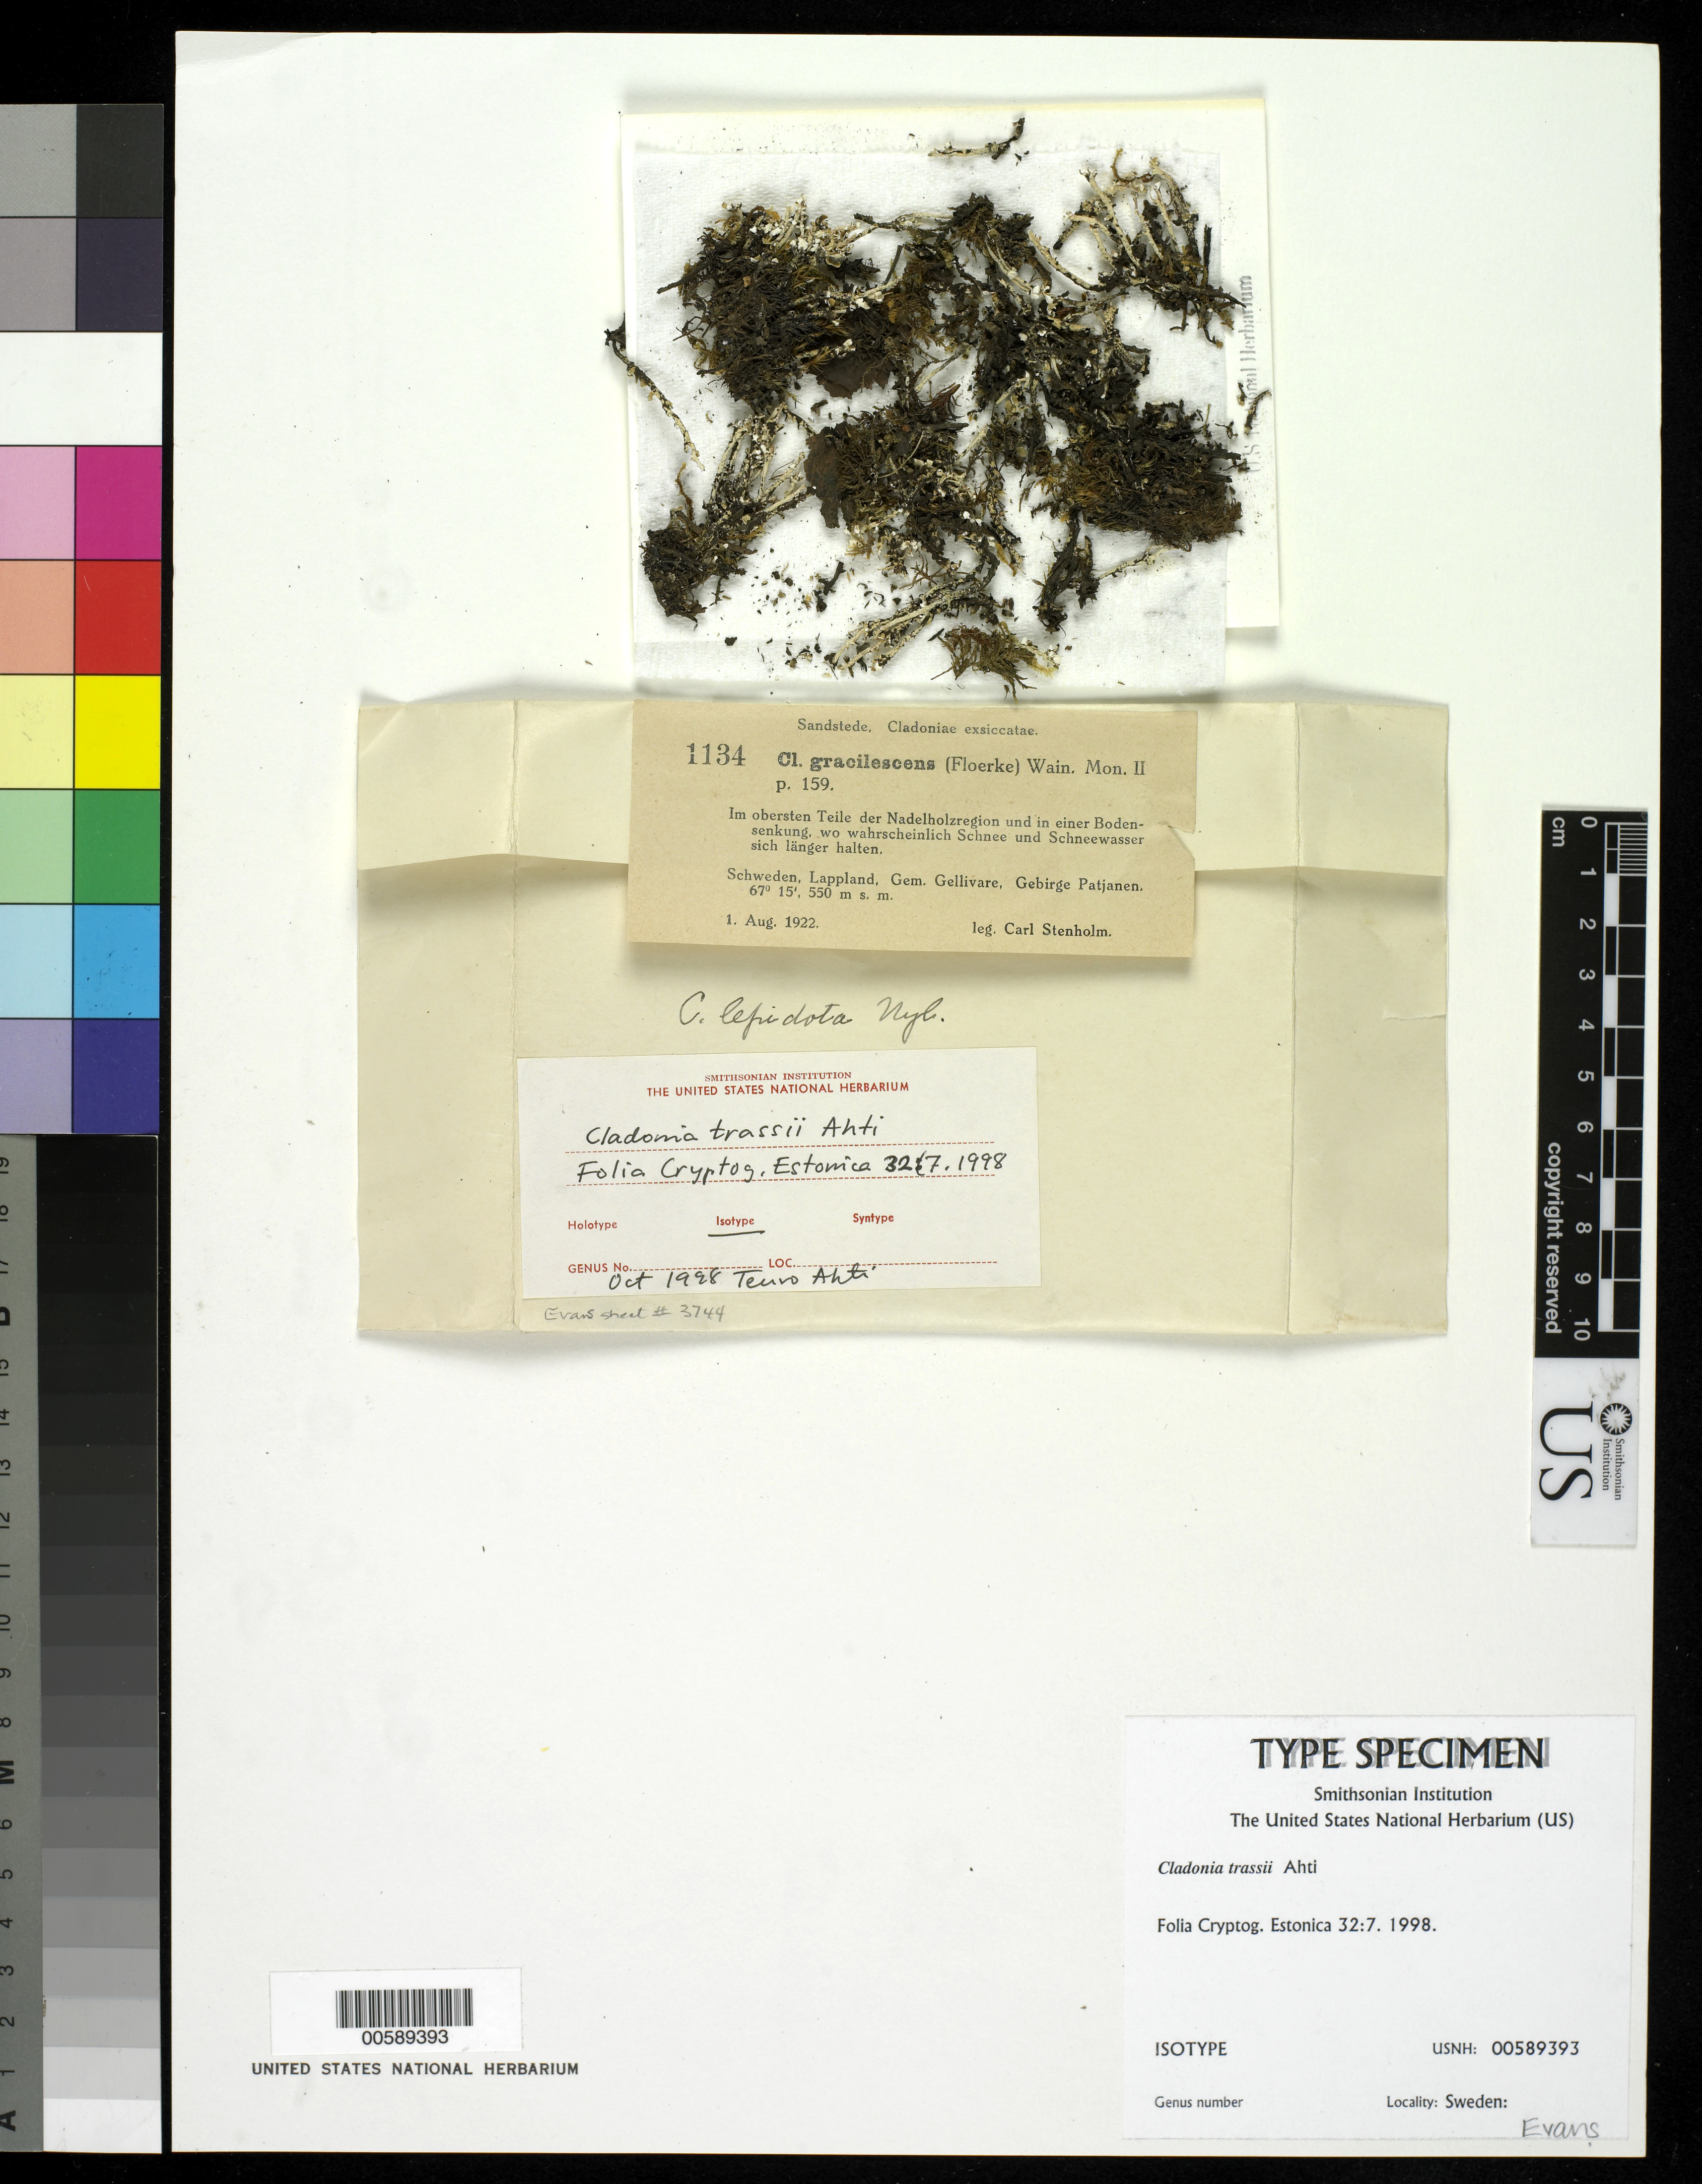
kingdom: Fungi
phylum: Ascomycota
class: Lecanoromycetes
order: Lecanorales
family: Cladoniaceae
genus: Cladonia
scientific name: Cladonia trassii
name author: Ahti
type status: Isotype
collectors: C. Stenholm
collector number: Sandst., Clad. Exs. 1134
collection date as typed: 01 Jan 1922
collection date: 1922-01-01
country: Sweden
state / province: Norrbotten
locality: Lappland, gem. Gellivare, Gebirge Patjanen. [Lappland, (according to Gellivare?), Patjanen Mountains.]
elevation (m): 5500